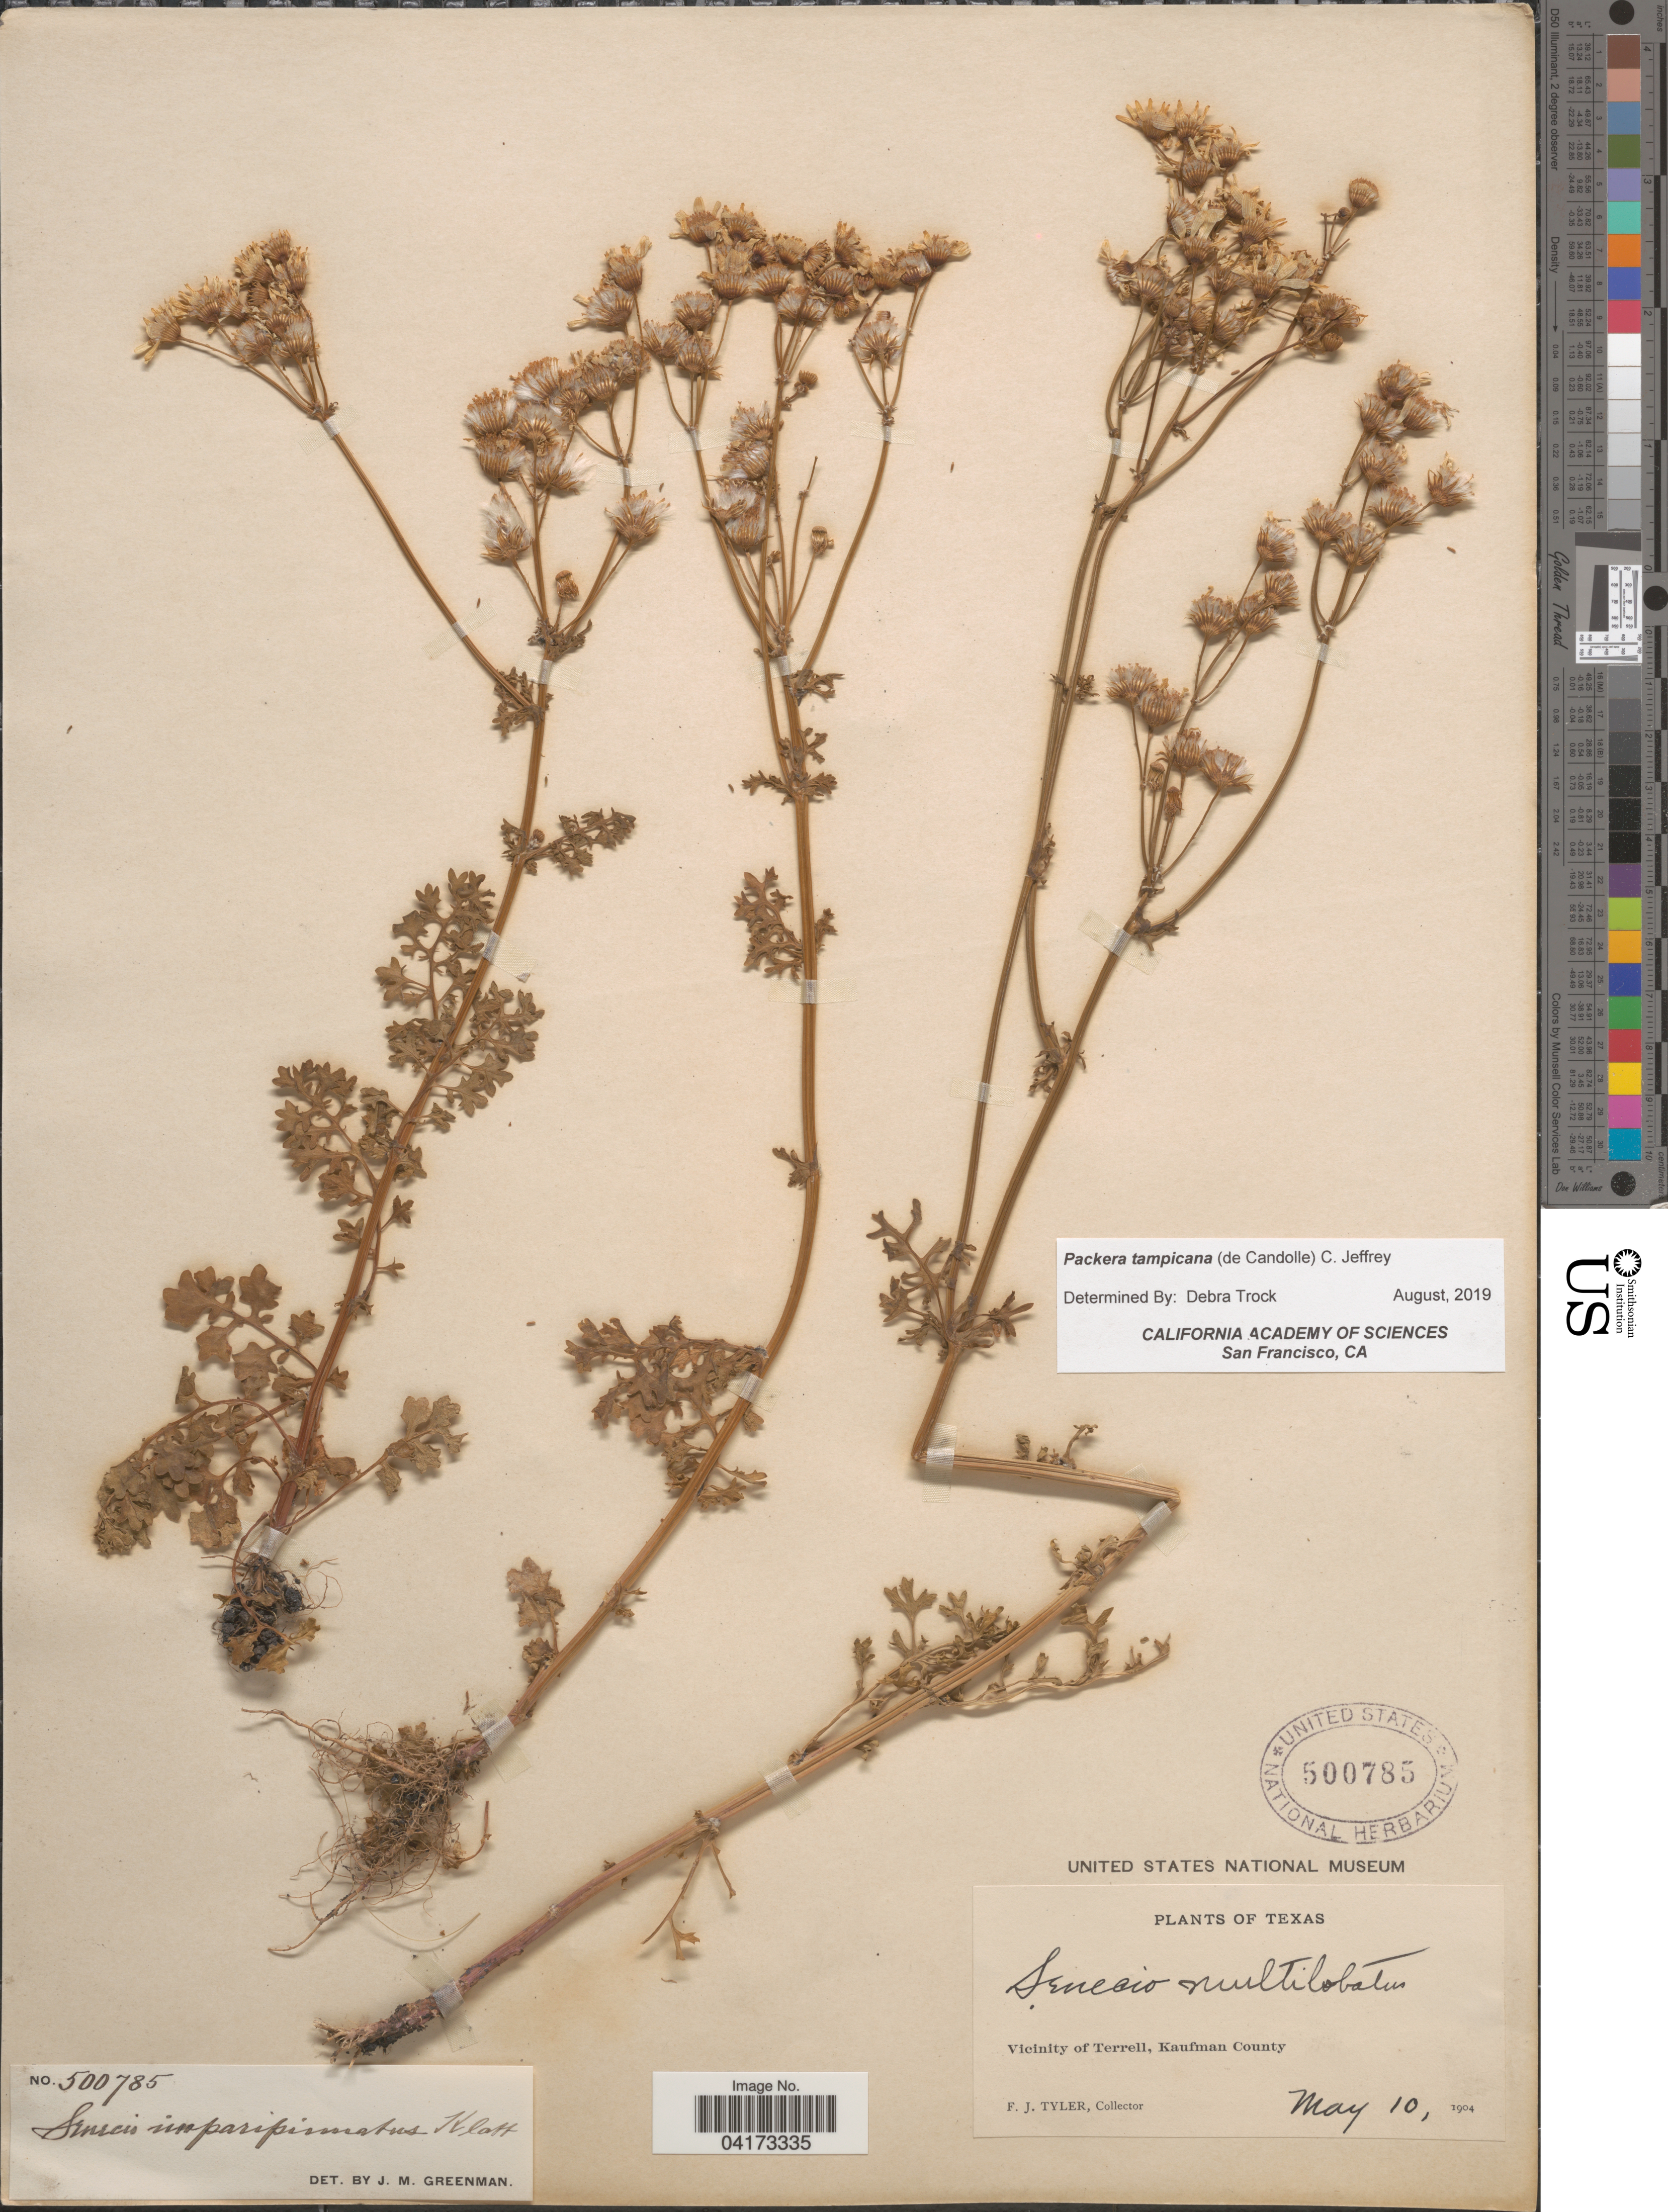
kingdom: Plantae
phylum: Tracheophyta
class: Magnoliopsida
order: Asterales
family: Asteraceae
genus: Packera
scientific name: Packera tampicana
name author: (DC.) C. Jeffrey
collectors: F. Tyler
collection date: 1904-05-10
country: United States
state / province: Texas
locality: Vicinity of Terrell, Kaufman County.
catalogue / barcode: US 500785